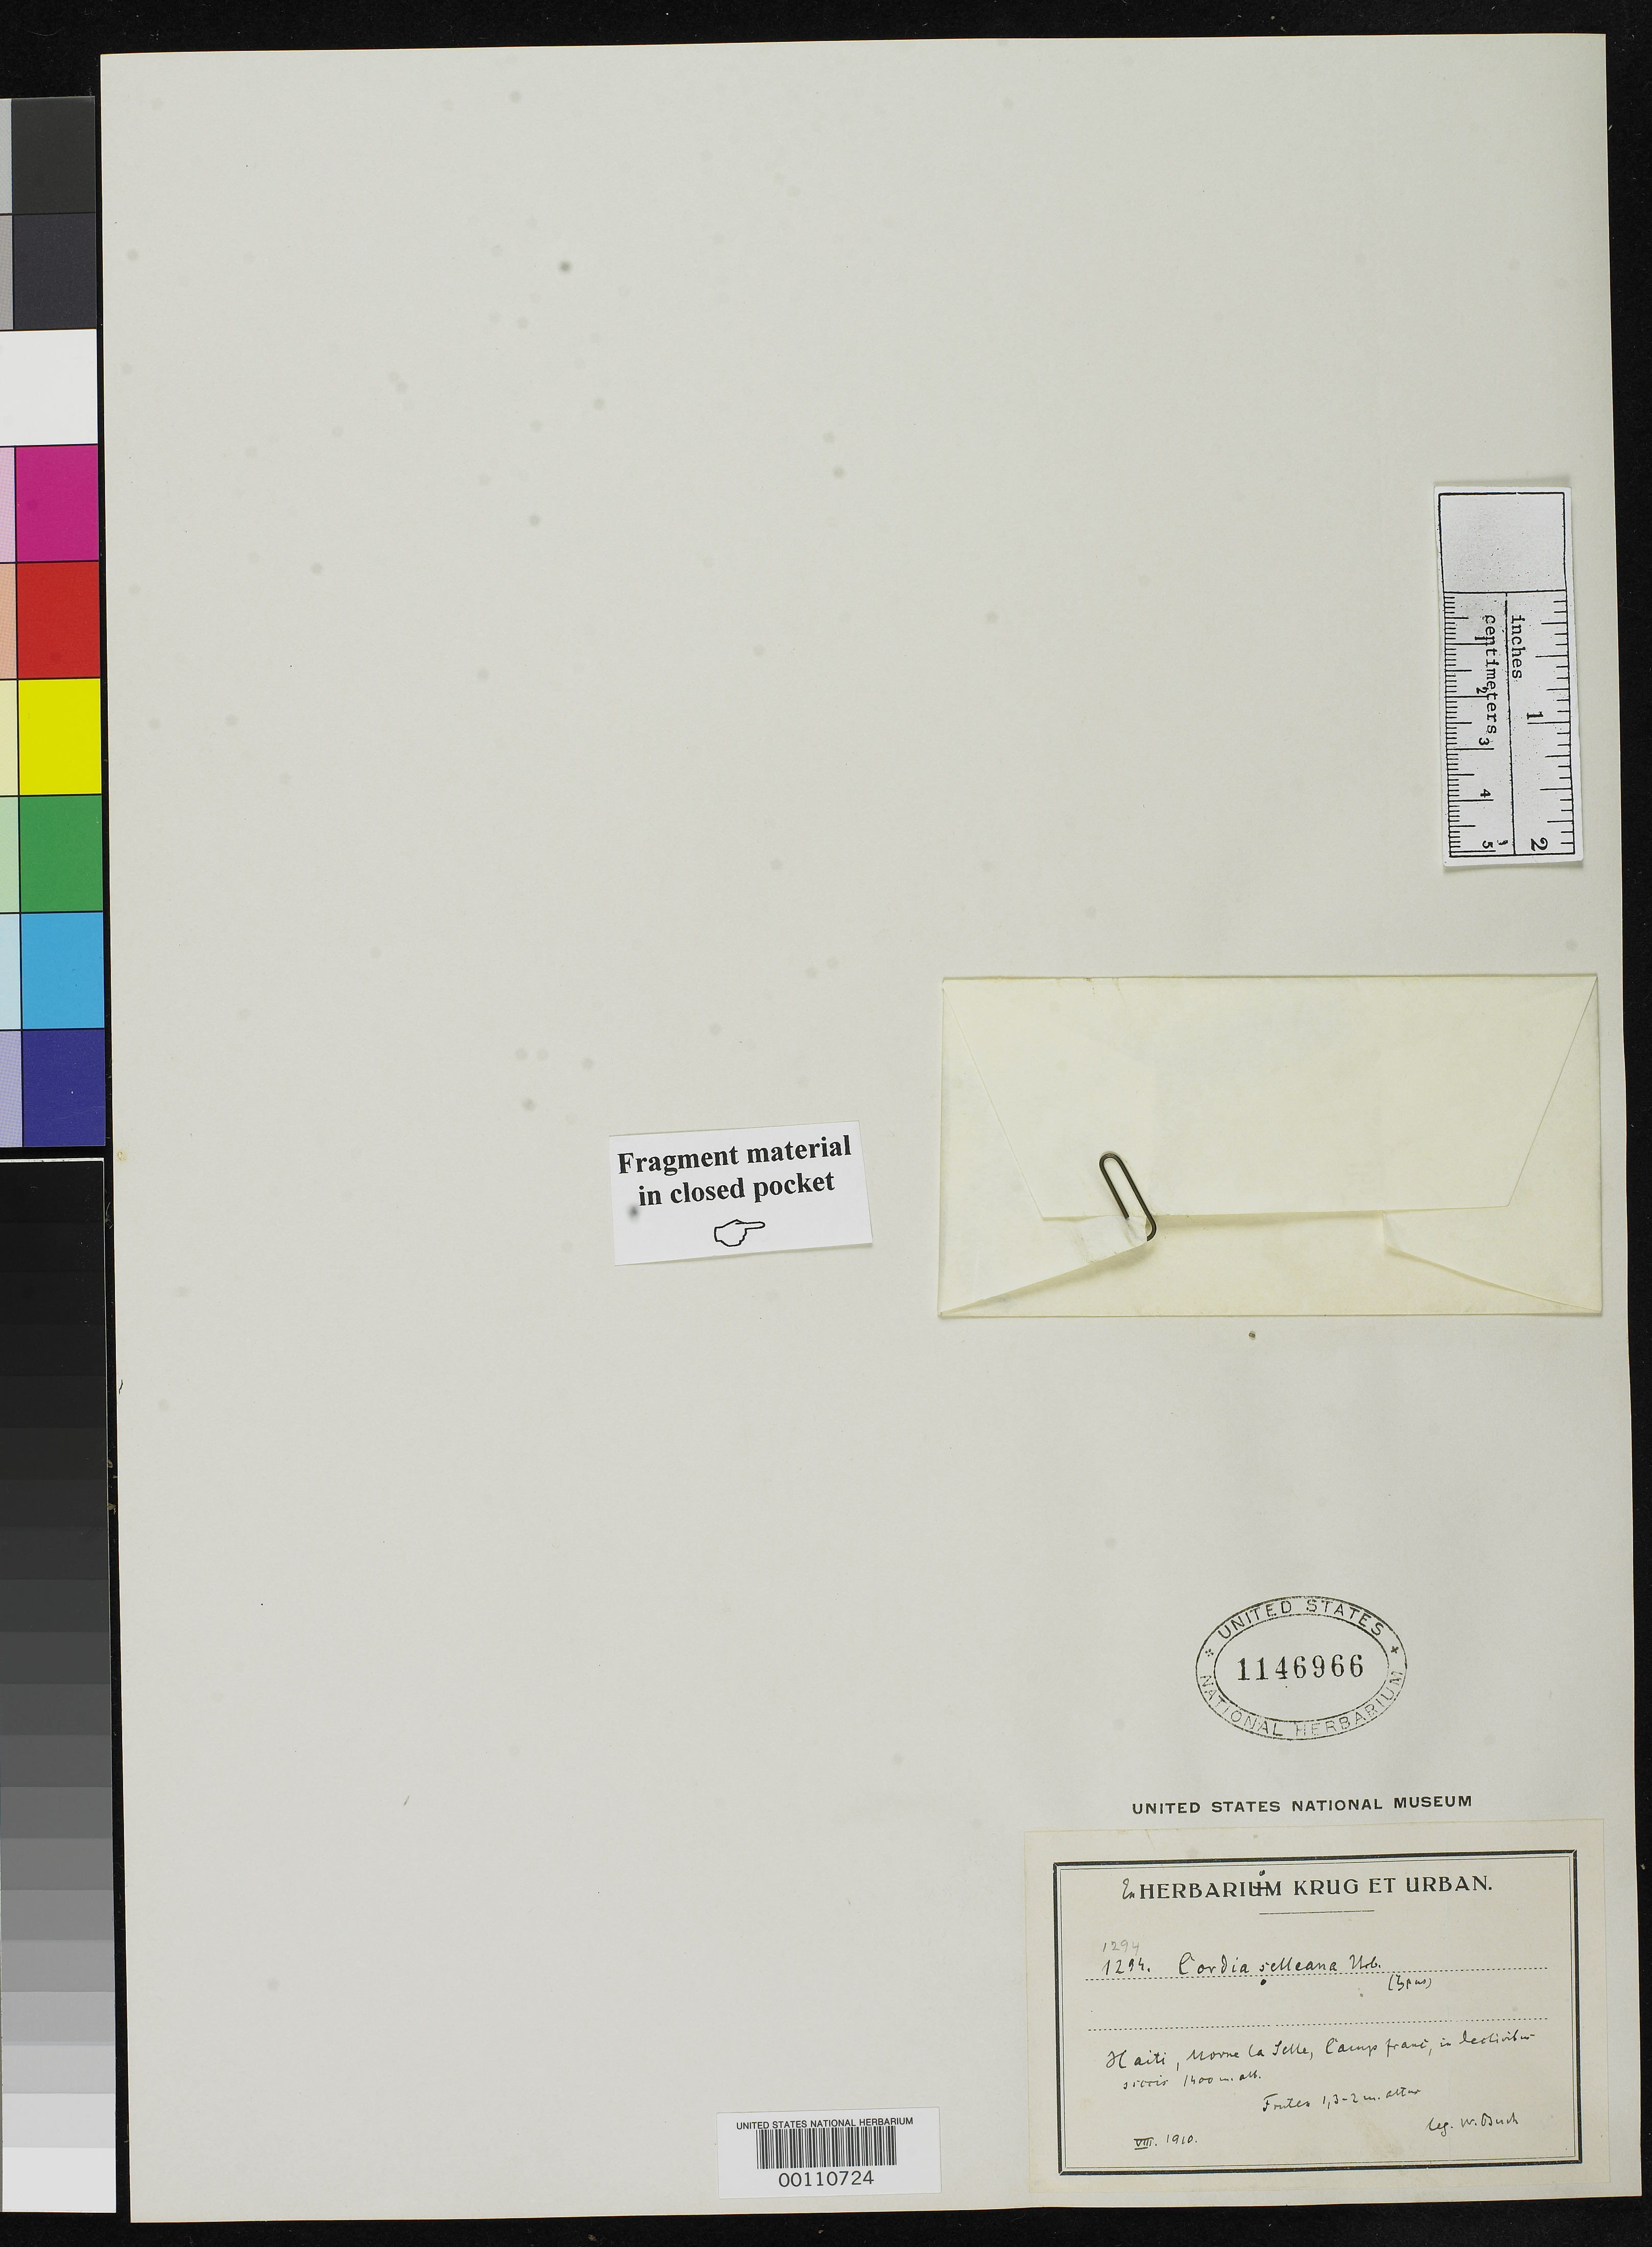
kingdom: Plantae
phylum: Tracheophyta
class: Magnoliopsida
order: Boraginales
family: Cordiaceae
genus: Cordia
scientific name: Cordia selleana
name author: Urb.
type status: Type Fragment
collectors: W. Buch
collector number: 1294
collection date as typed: Aug 1910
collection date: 1910-08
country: Dominican Republic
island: Hispaniola Island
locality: Morne La Selle.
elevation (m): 1400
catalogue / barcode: US 1146966